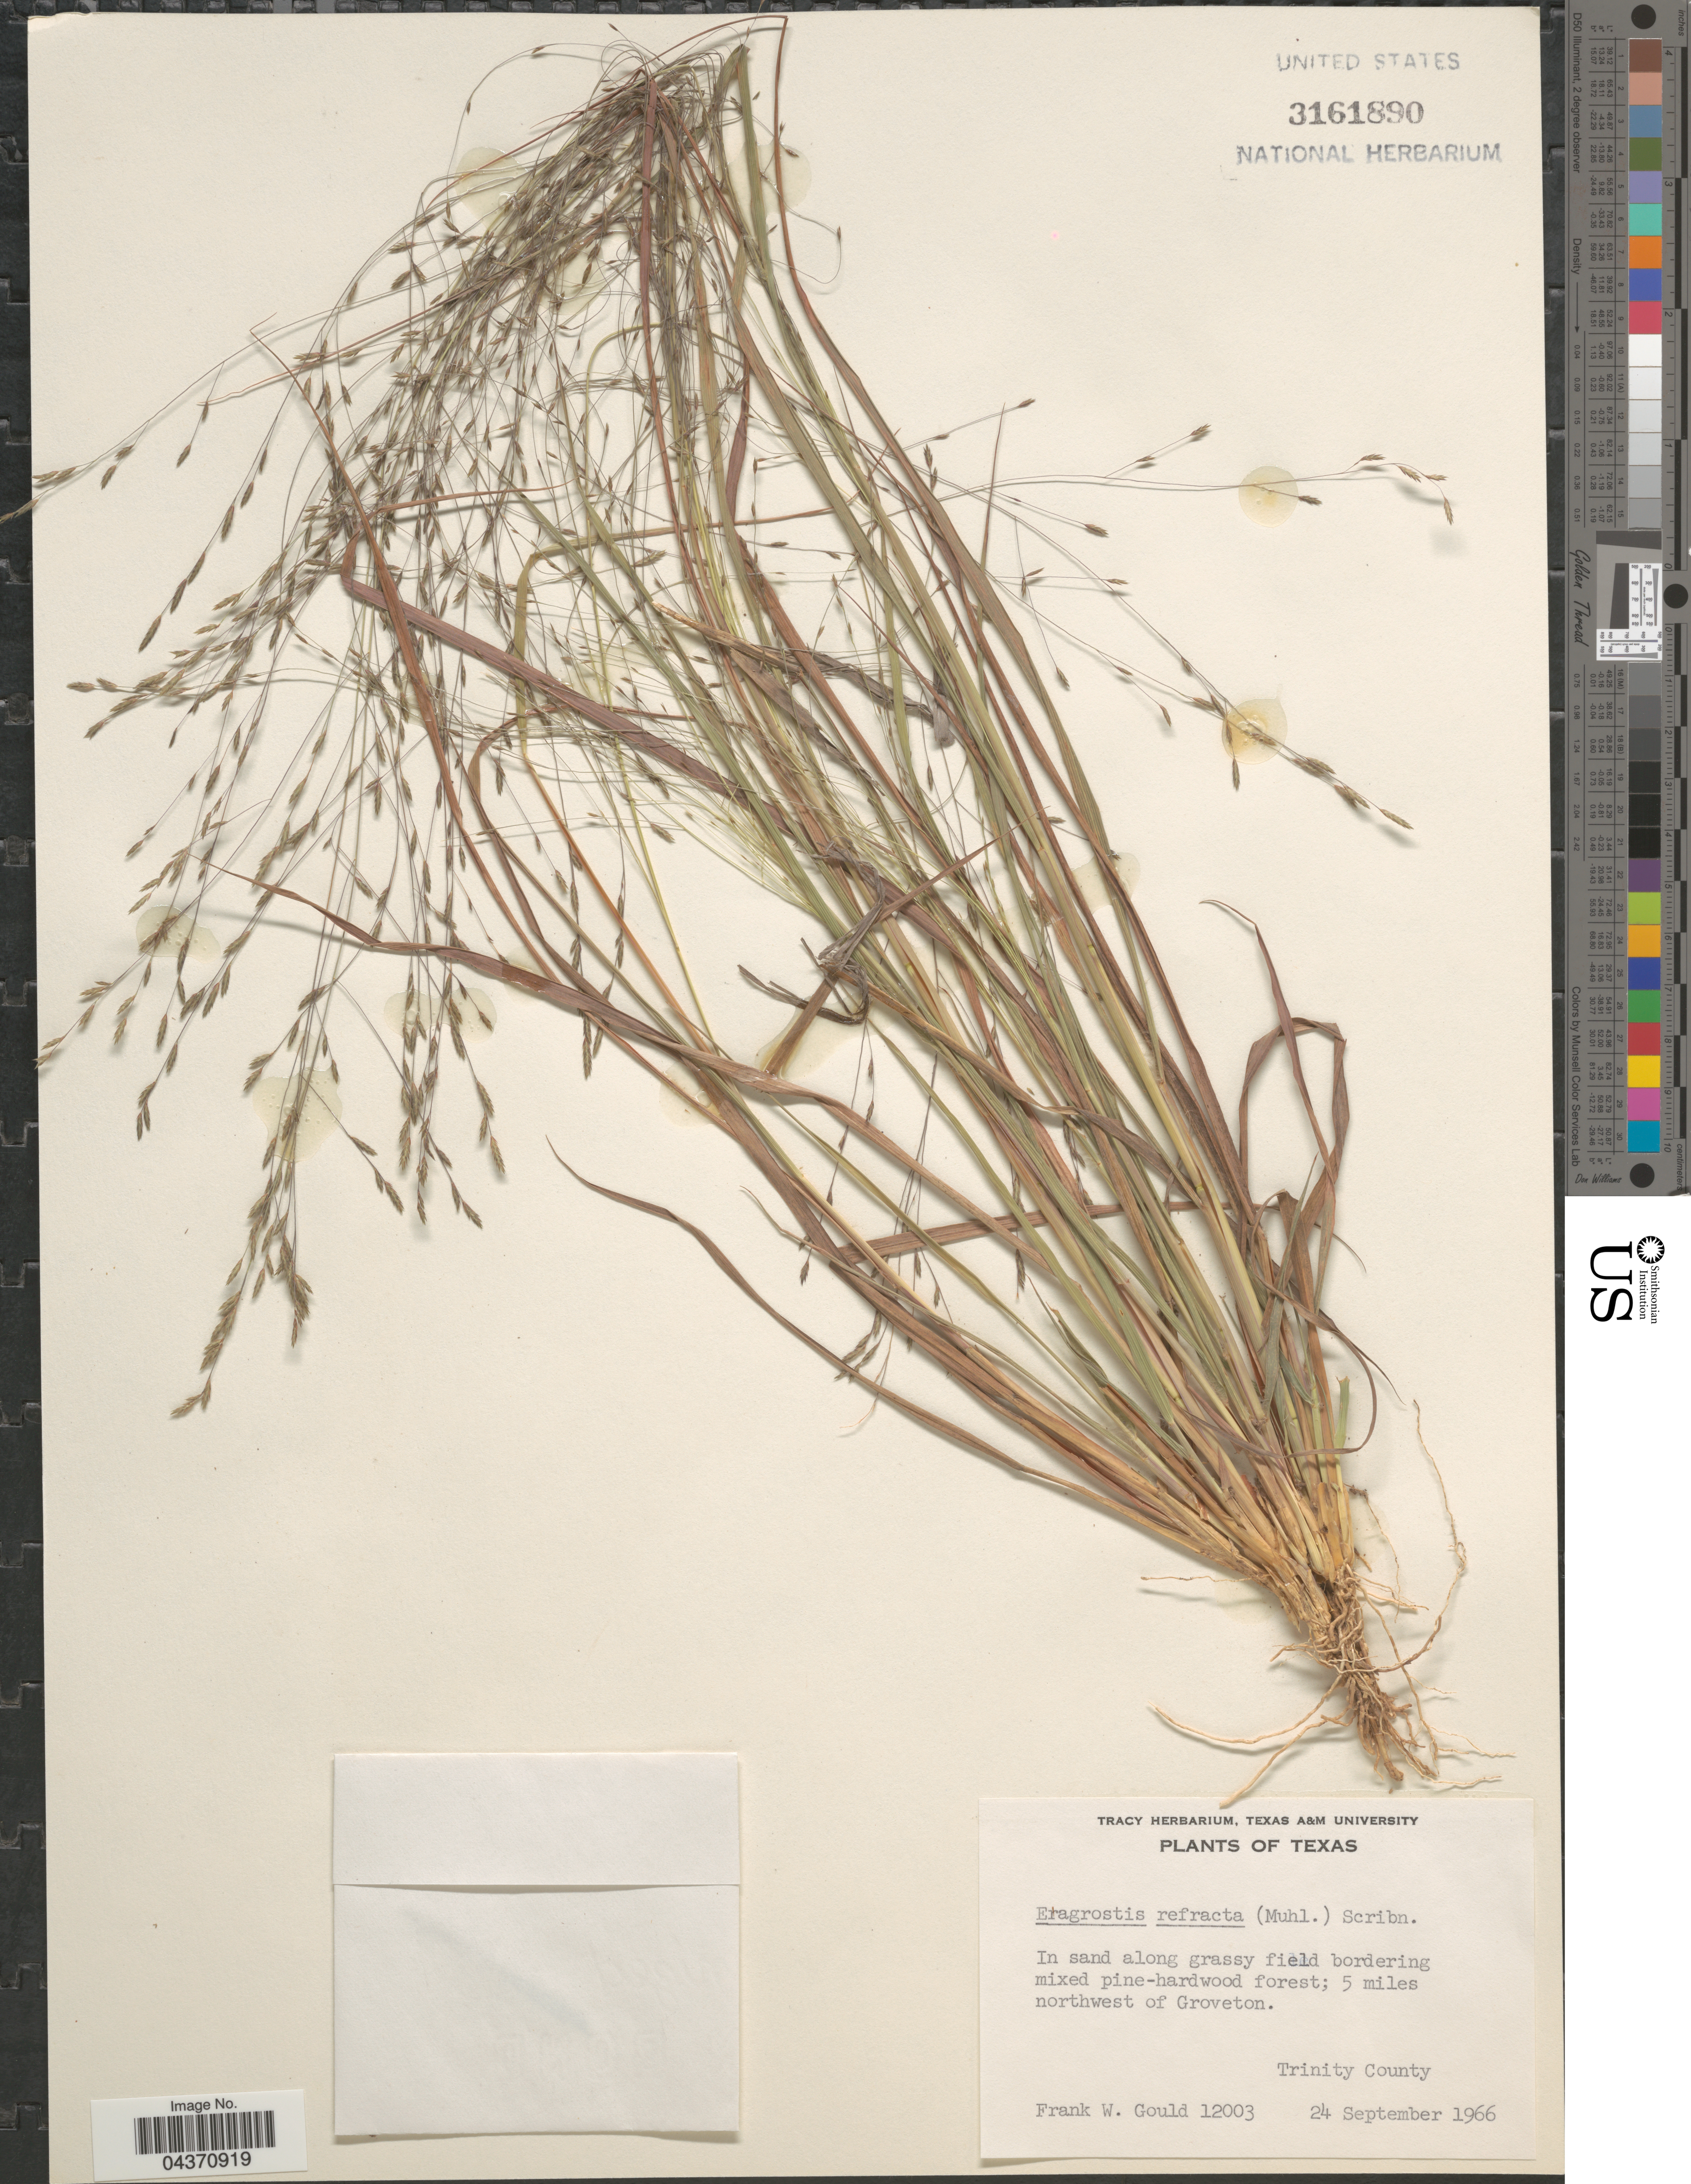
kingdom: Plantae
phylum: Tracheophyta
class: Liliopsida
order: Poales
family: Poaceae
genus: Eragrostis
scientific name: Eragrostis refracta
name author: (Muhl.) Scribn.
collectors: F. W. Gould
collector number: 12003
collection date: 1966-09-24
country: United States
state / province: Texas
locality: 5 miles northwest of Groveton. Trinity County.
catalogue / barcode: US 3161890